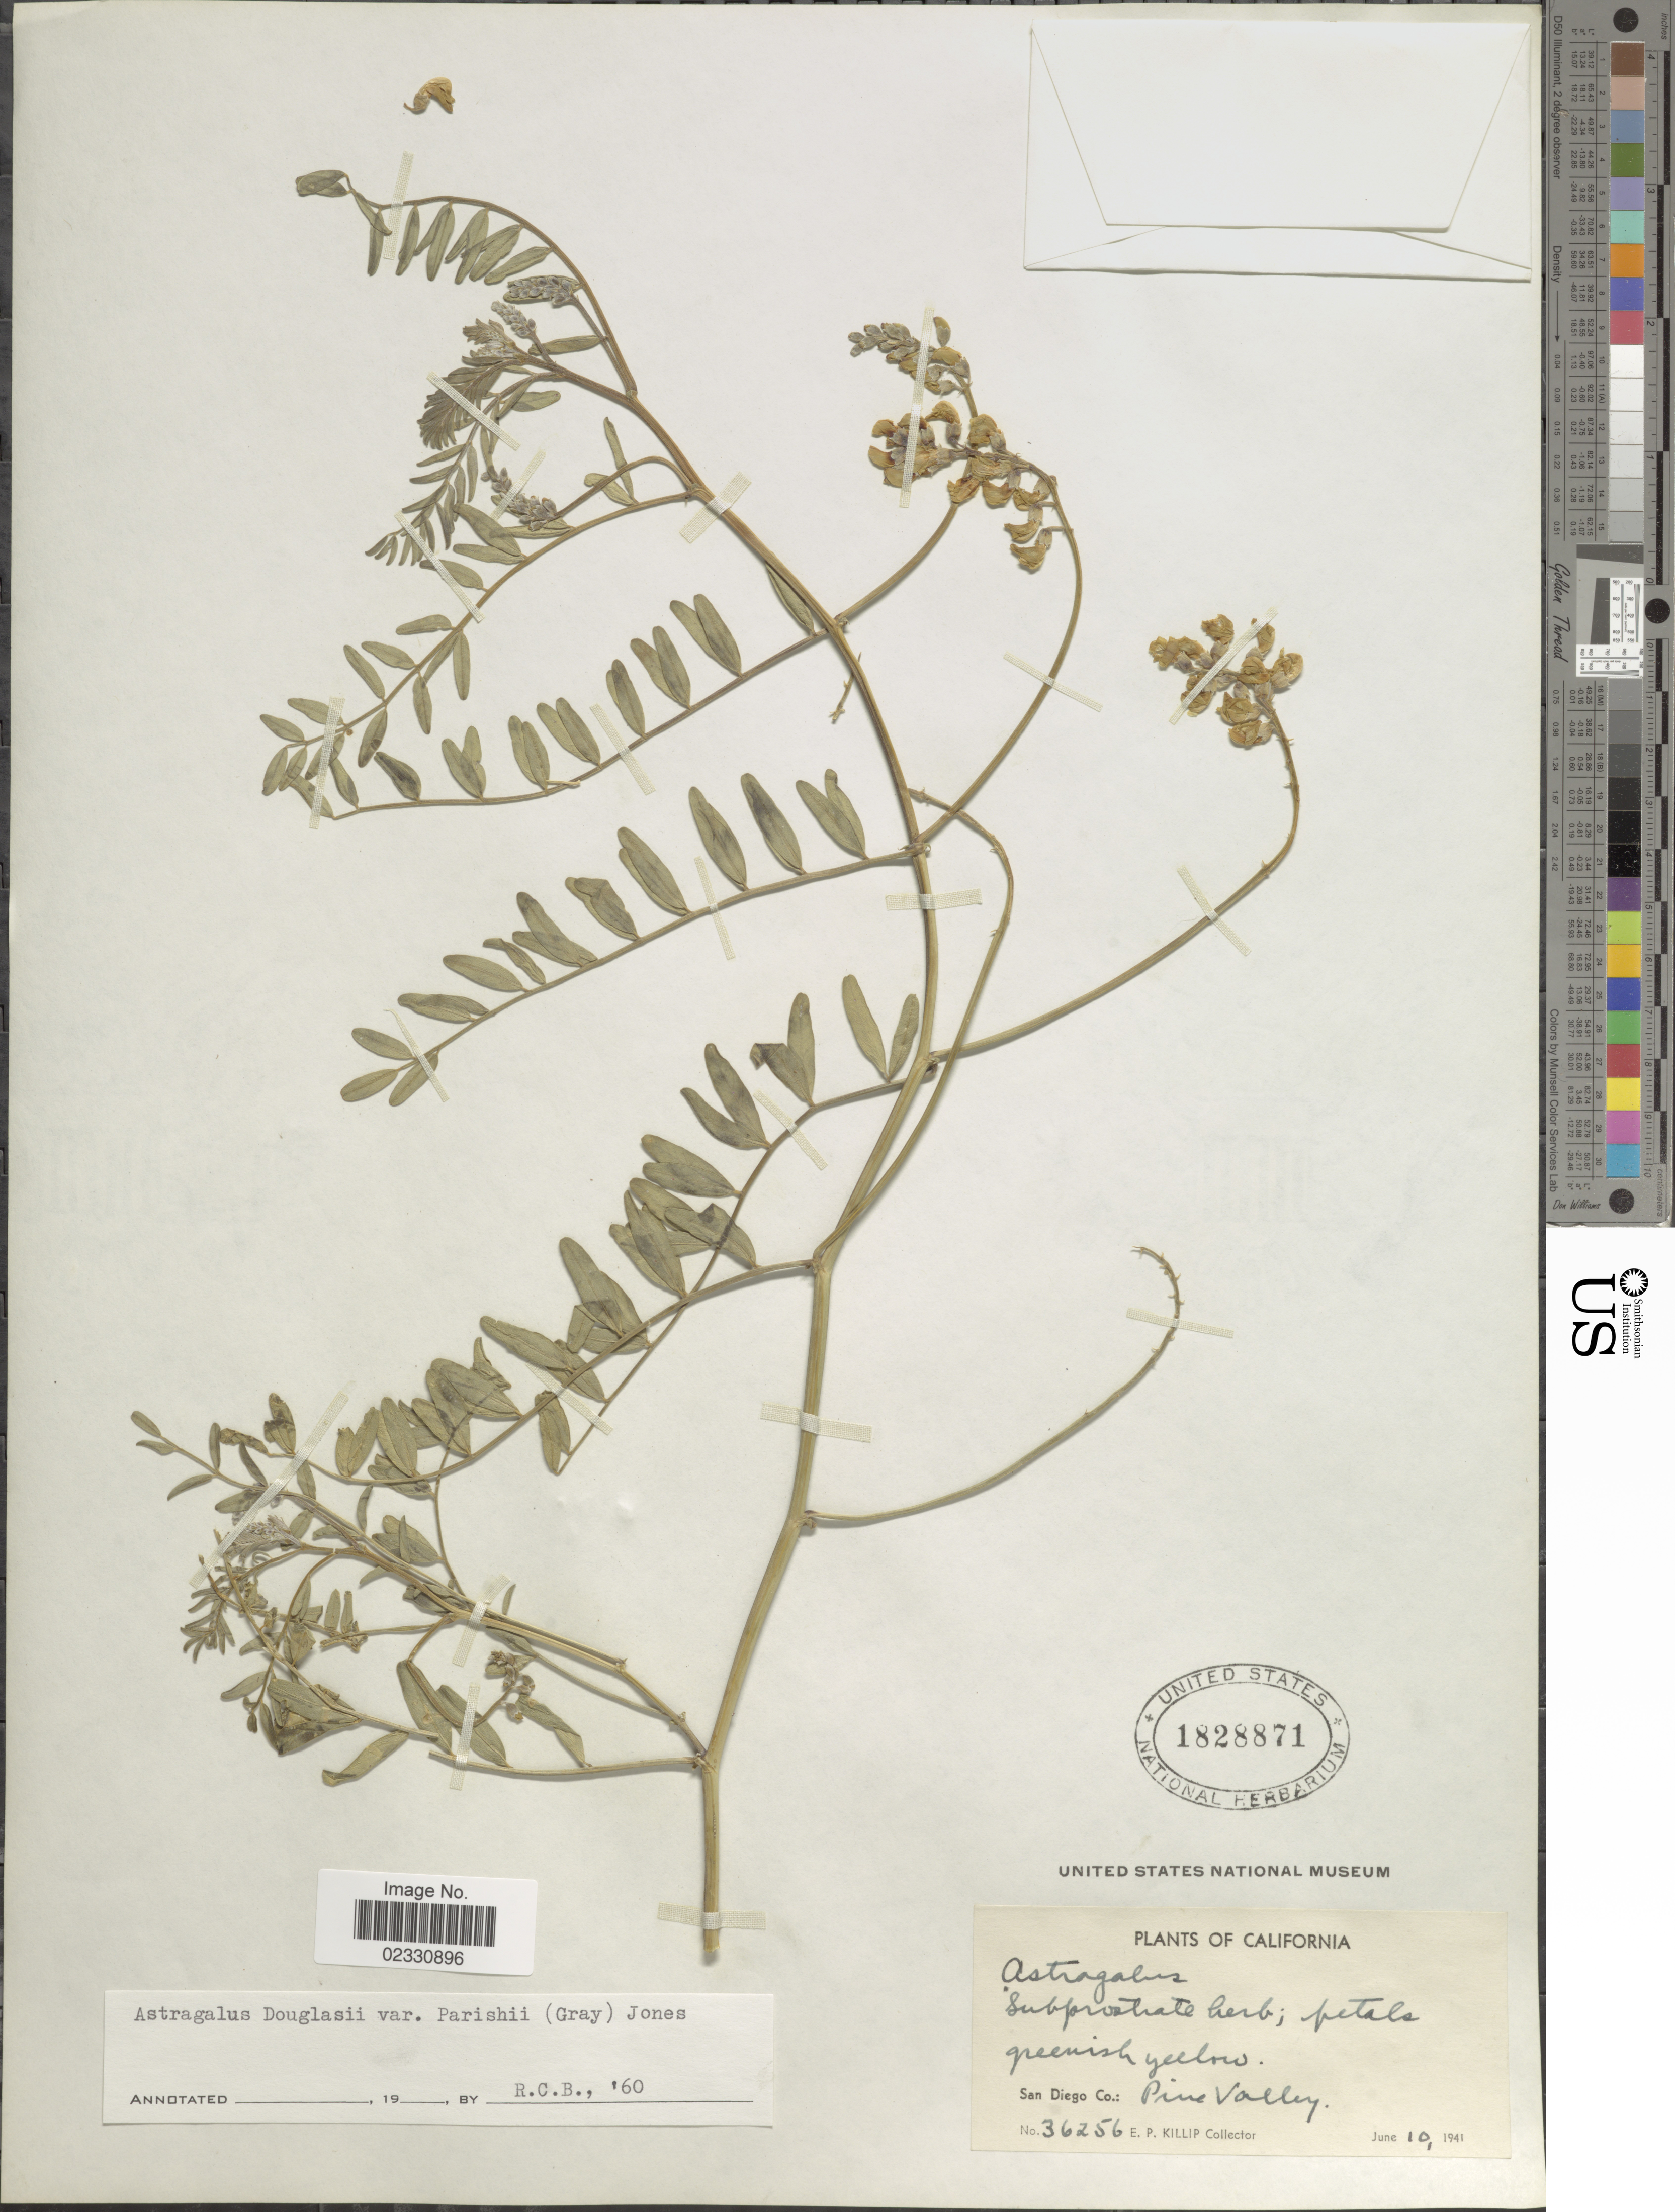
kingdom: Plantae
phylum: Tracheophyta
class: Magnoliopsida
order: Fabales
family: Fabaceae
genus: Astragalus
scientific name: Astragalus douglasii var. parishii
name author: (A. Gray) M.E. Jones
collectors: E. P. Killip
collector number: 36256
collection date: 1941-06-10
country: United States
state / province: California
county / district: San Diego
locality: San Diego Co: Pine Valley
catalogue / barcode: US 1828871